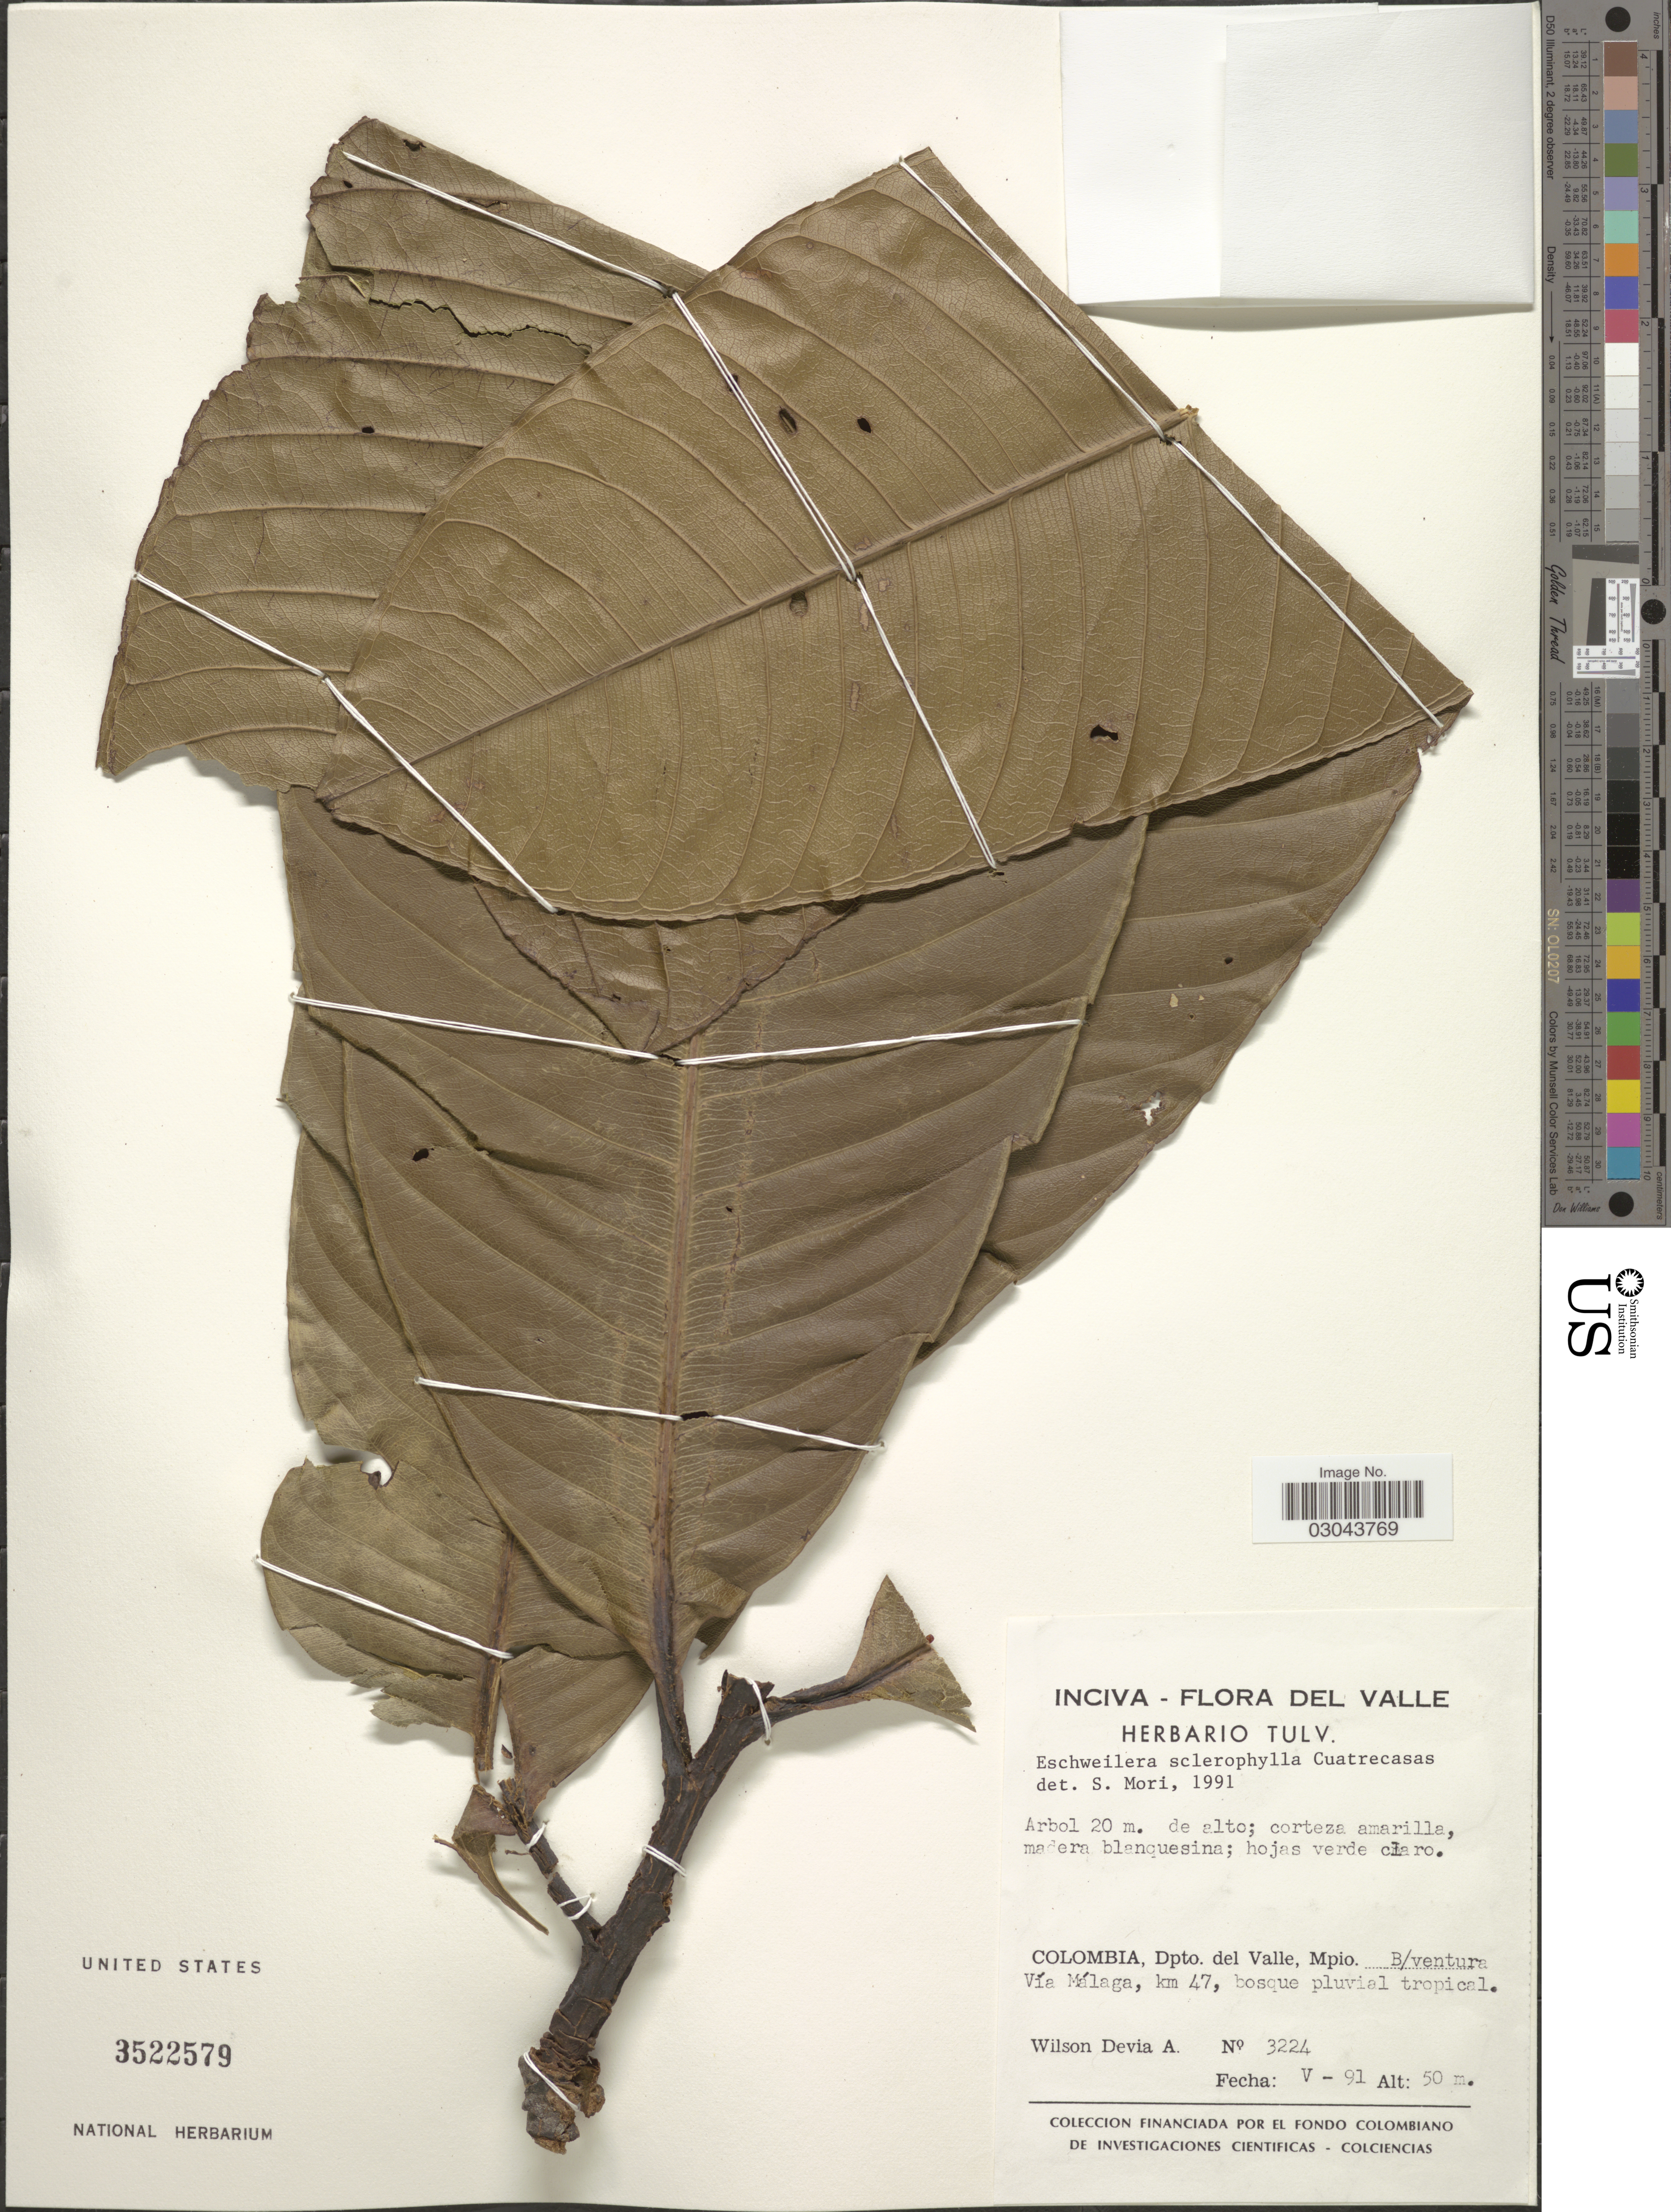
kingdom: Plantae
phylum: Tracheophyta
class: Magnoliopsida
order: Ericales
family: Lecythidaceae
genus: Eschweilera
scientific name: Eschweilera sclerophylla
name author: Cuatrec.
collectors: W. Devia A.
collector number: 3224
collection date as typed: Transcribed d/m/y: /5/91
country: Colombia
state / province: Valle del Cauca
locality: Inciva [unsure placement] Dpto. del Valle, Mpio. B/ventura Vía Málaga, km 47.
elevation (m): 50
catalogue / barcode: US 3522579